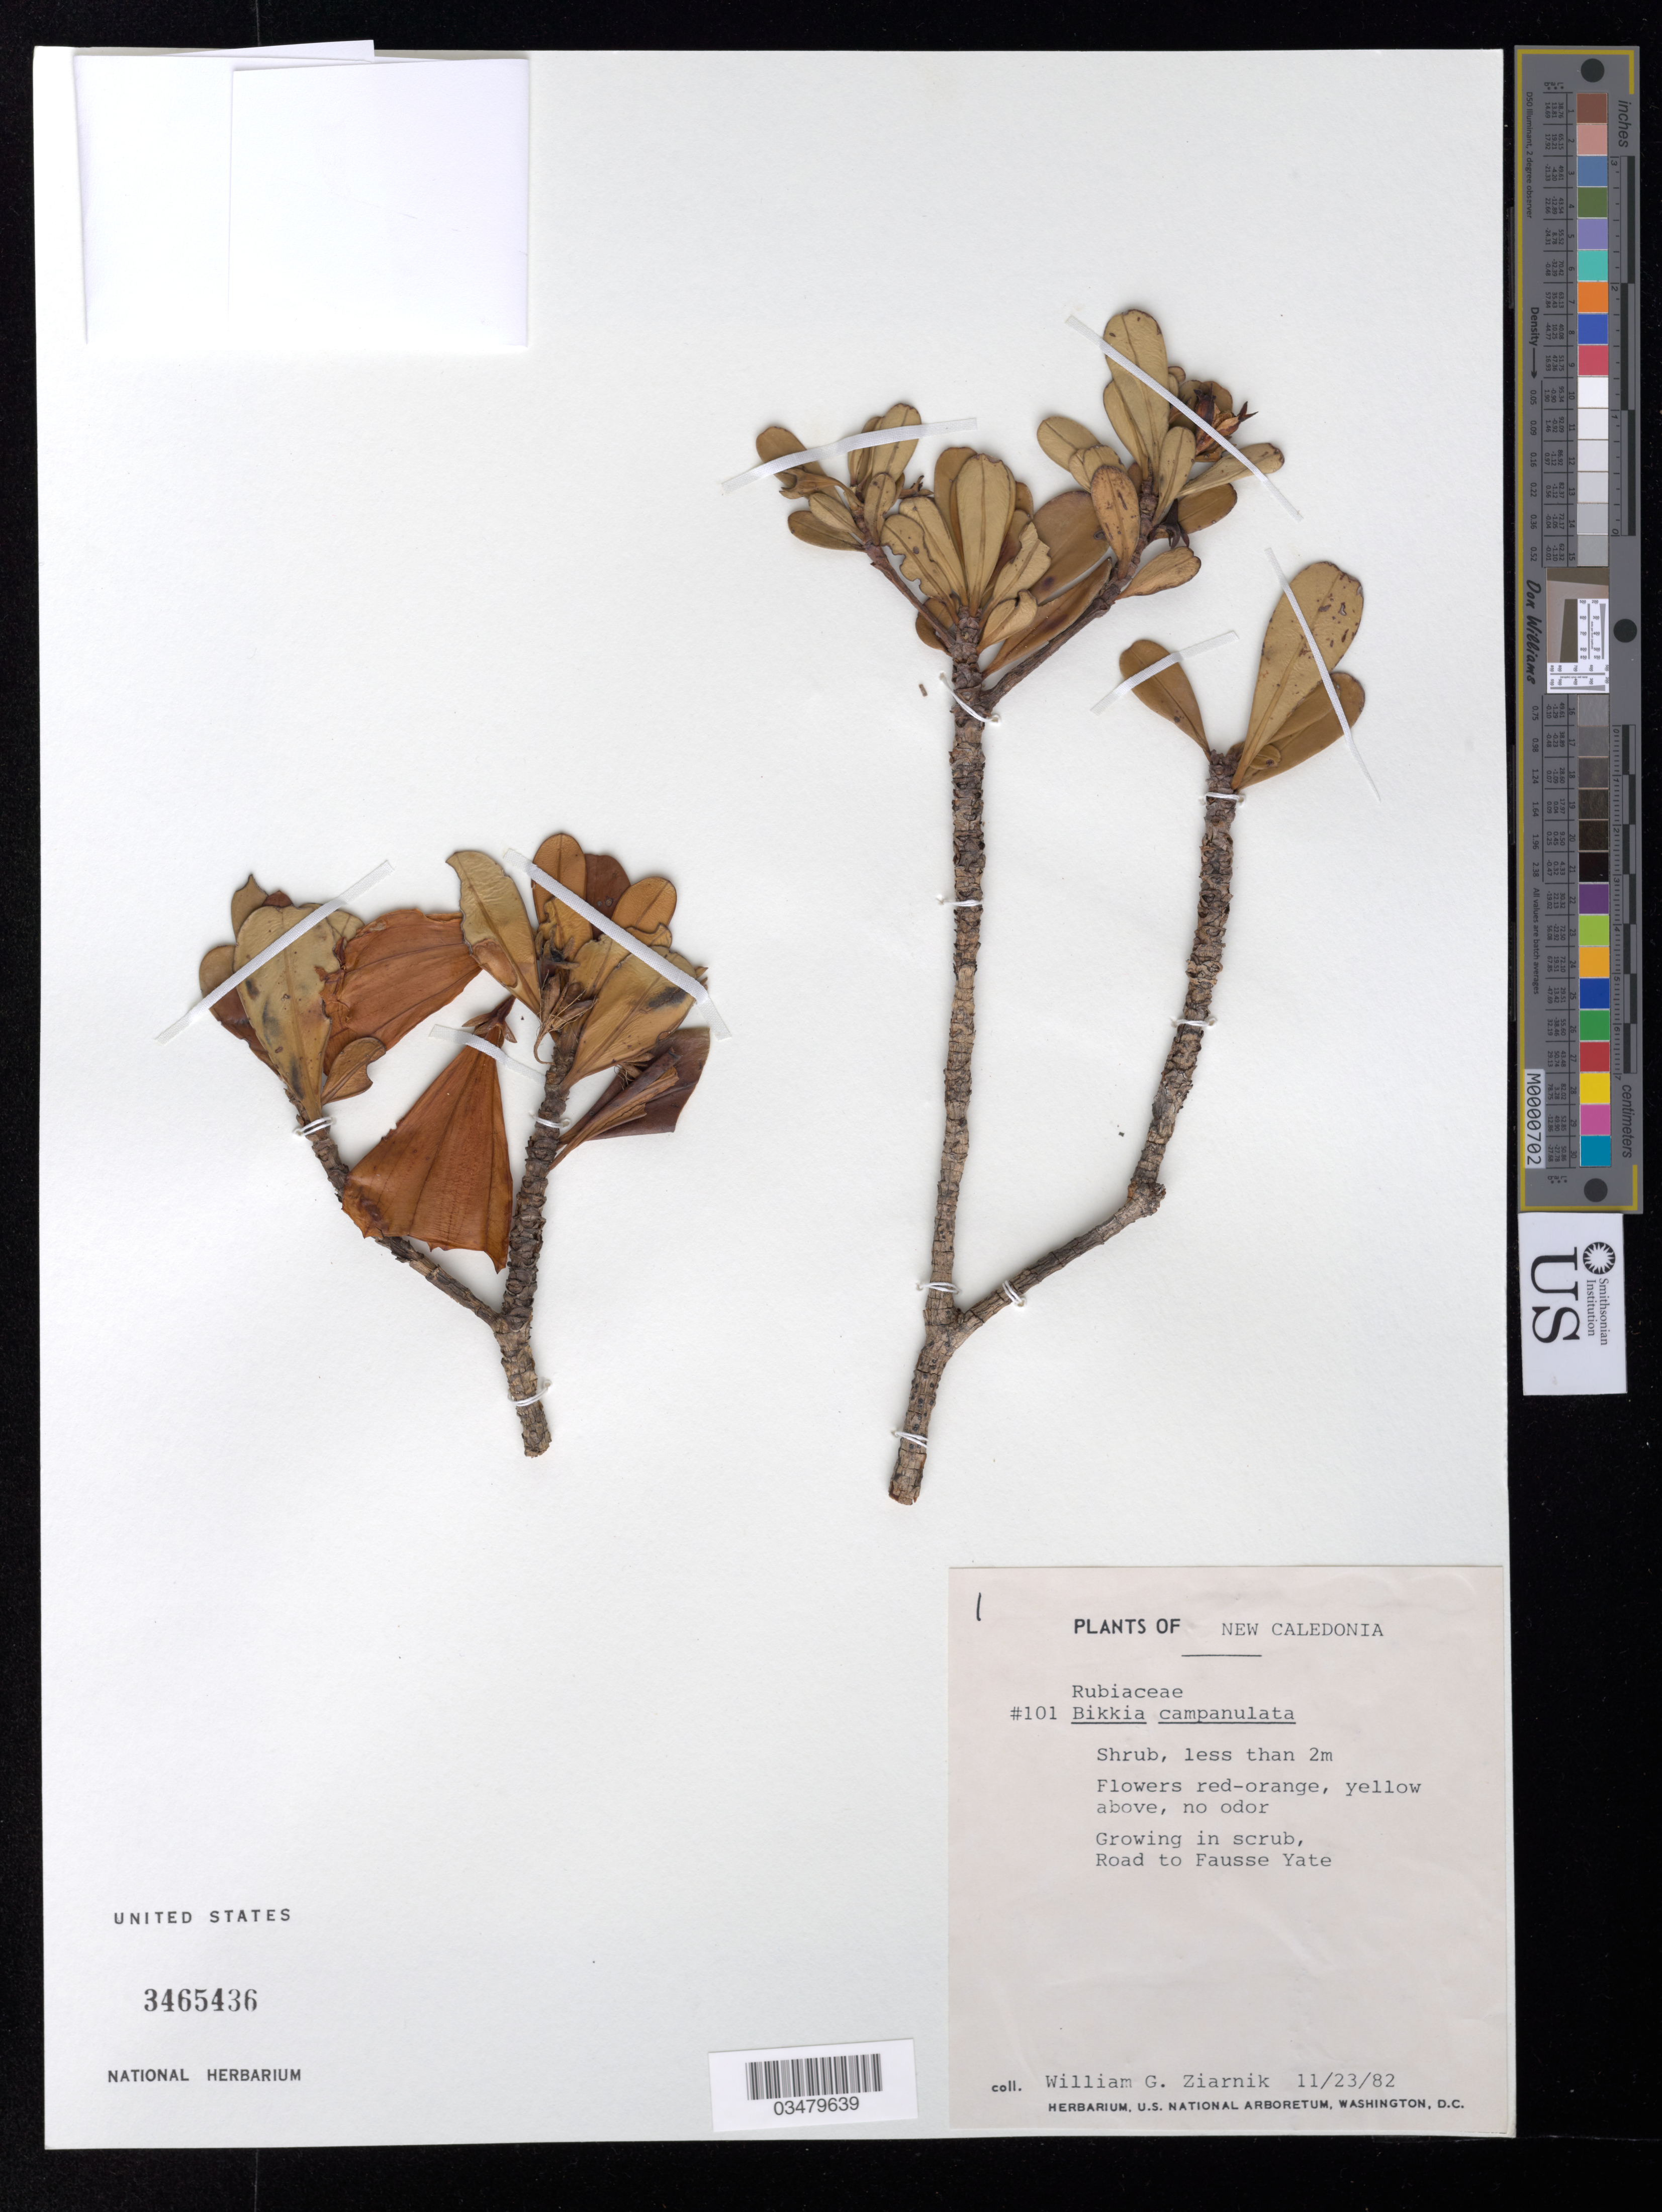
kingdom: Plantae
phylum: Tracheophyta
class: Magnoliopsida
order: Gentianales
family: Rubiaceae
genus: Bikkia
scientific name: Bikkia campanulata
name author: (Brongn.) Schltr.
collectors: W. Ziarnik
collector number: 101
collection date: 1982-11-23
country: New Caledonia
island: New Caledonia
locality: Road to Fausse Yate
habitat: Scrub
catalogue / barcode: US 3465436